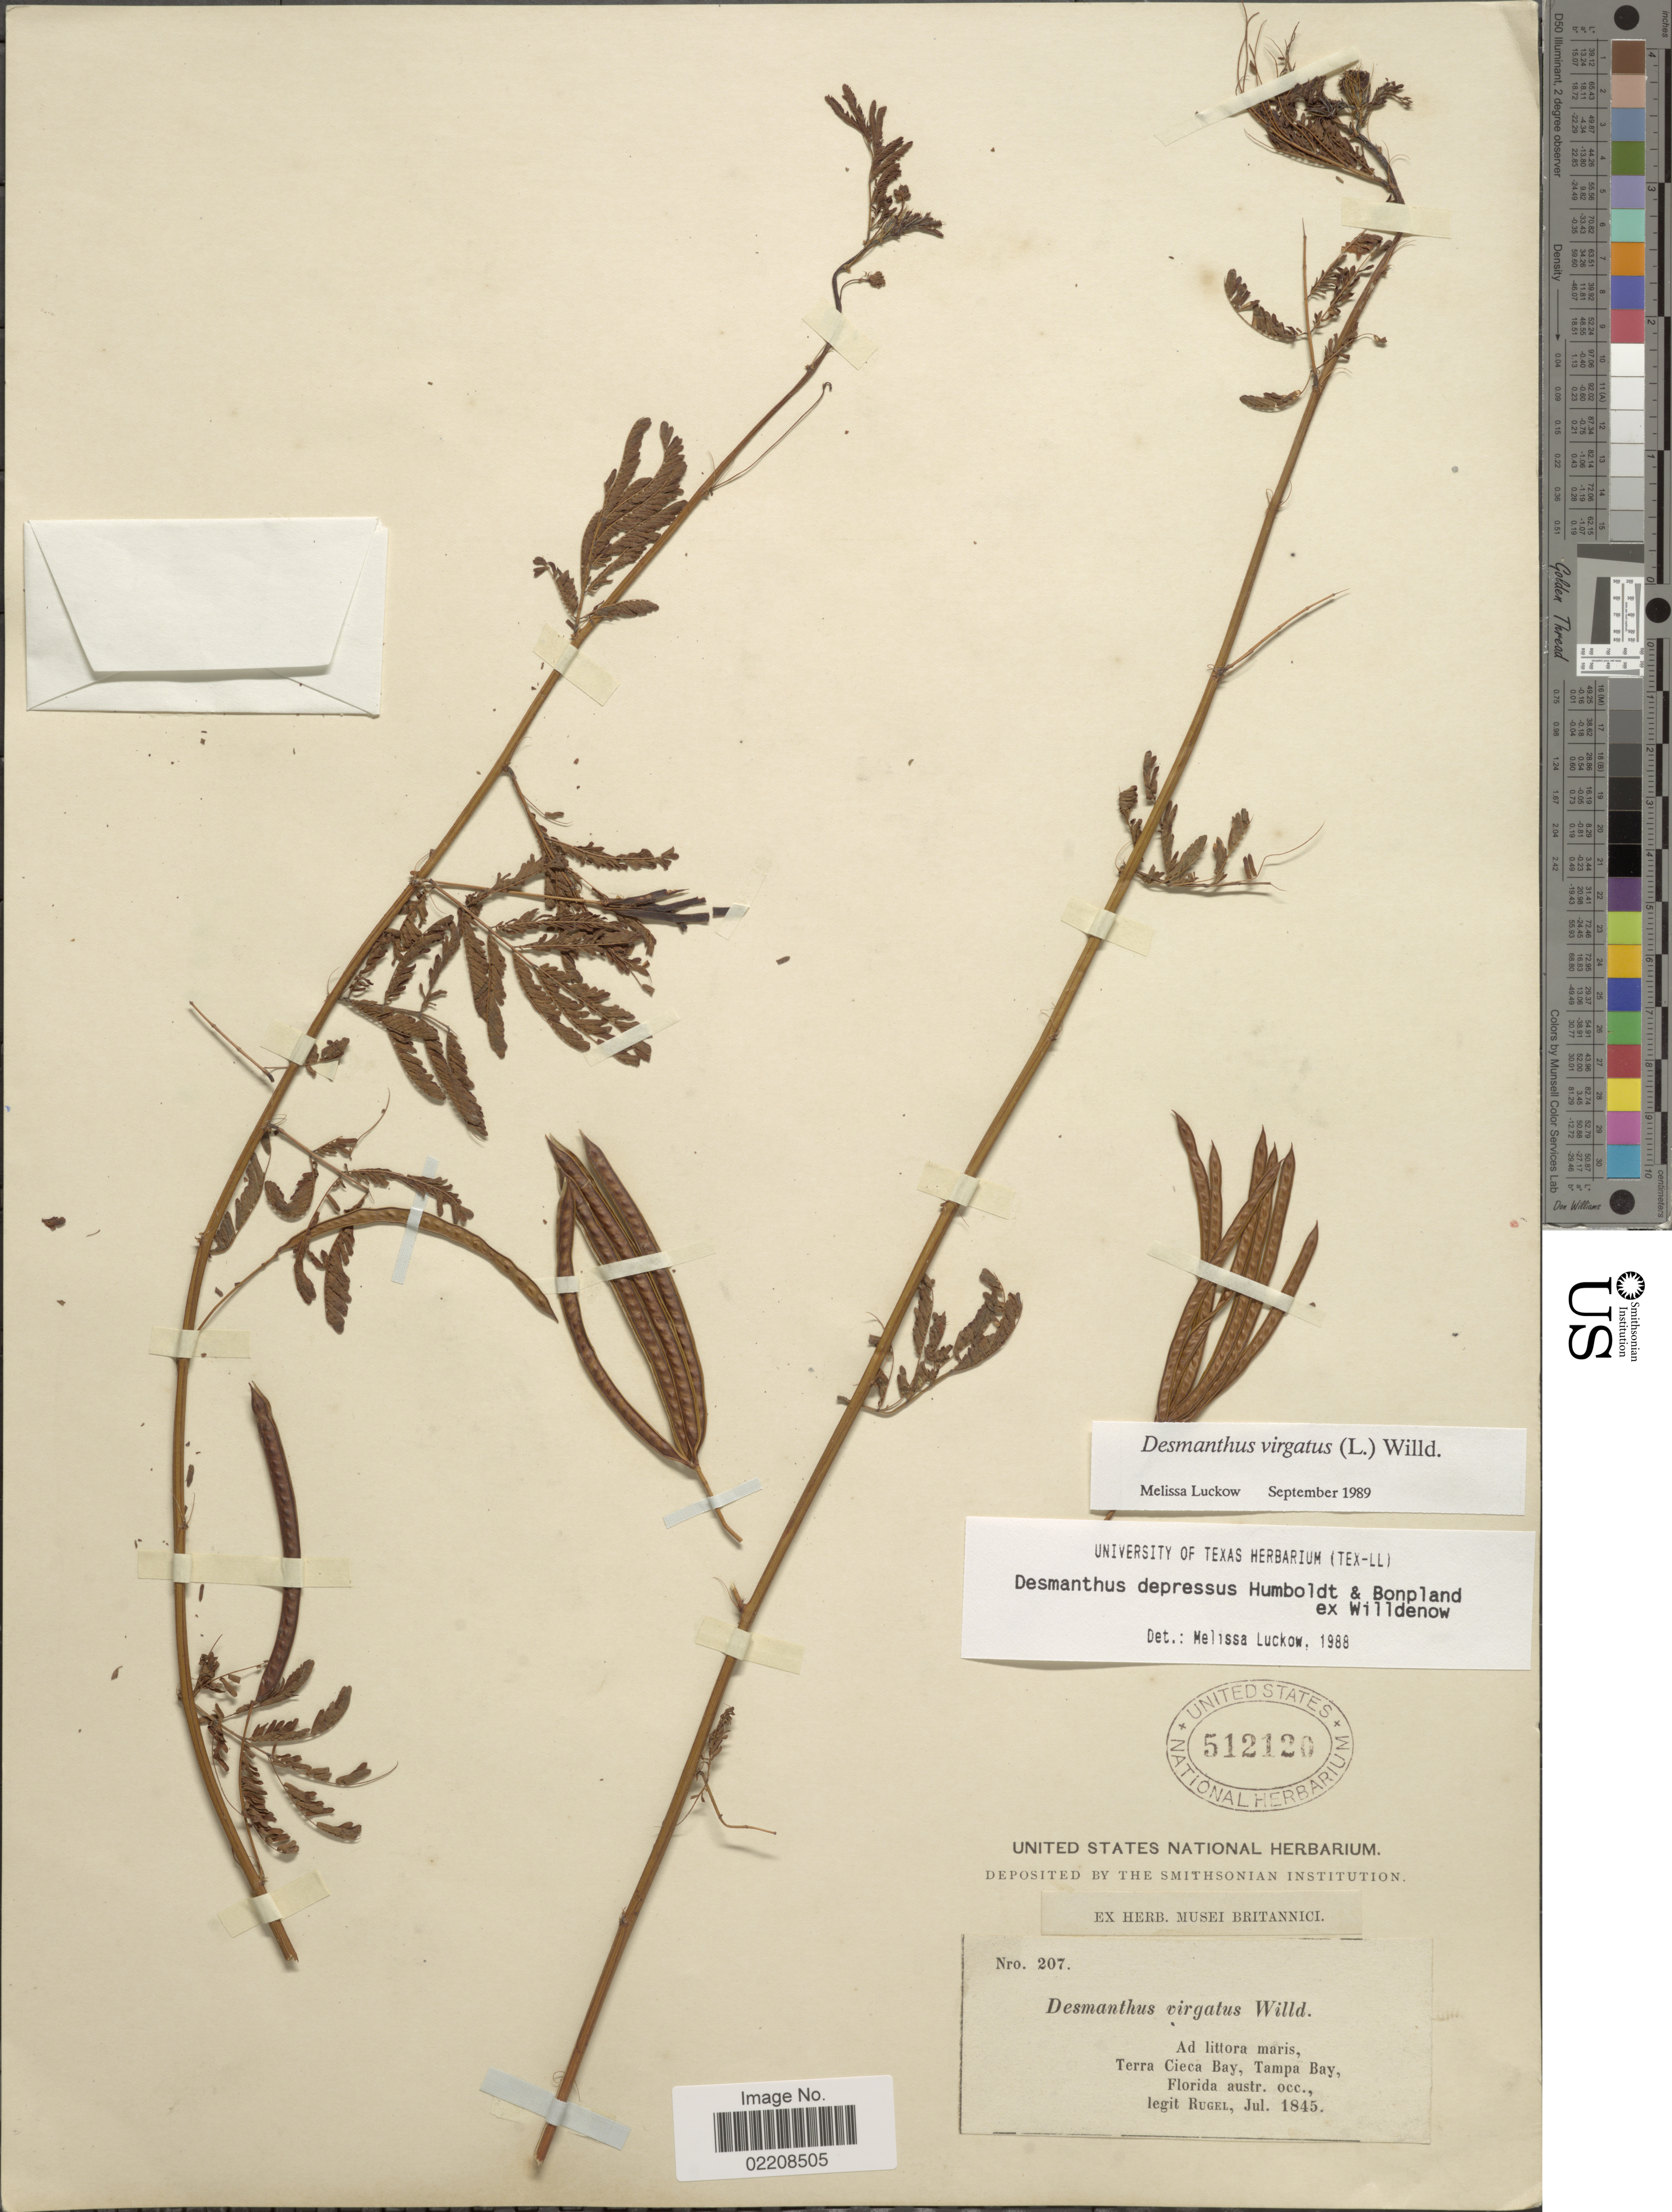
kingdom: Plantae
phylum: Tracheophyta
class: Magnoliopsida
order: Fabales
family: Fabaceae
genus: Desmanthus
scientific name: Desmanthus virgatus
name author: (L.) Willd.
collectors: Rugel, --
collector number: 207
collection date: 1845-07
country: United States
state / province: Florida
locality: Ad littora maris, Terra Cieca Bay, Tampa Bay, Florida austr. occ.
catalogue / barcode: US 512120